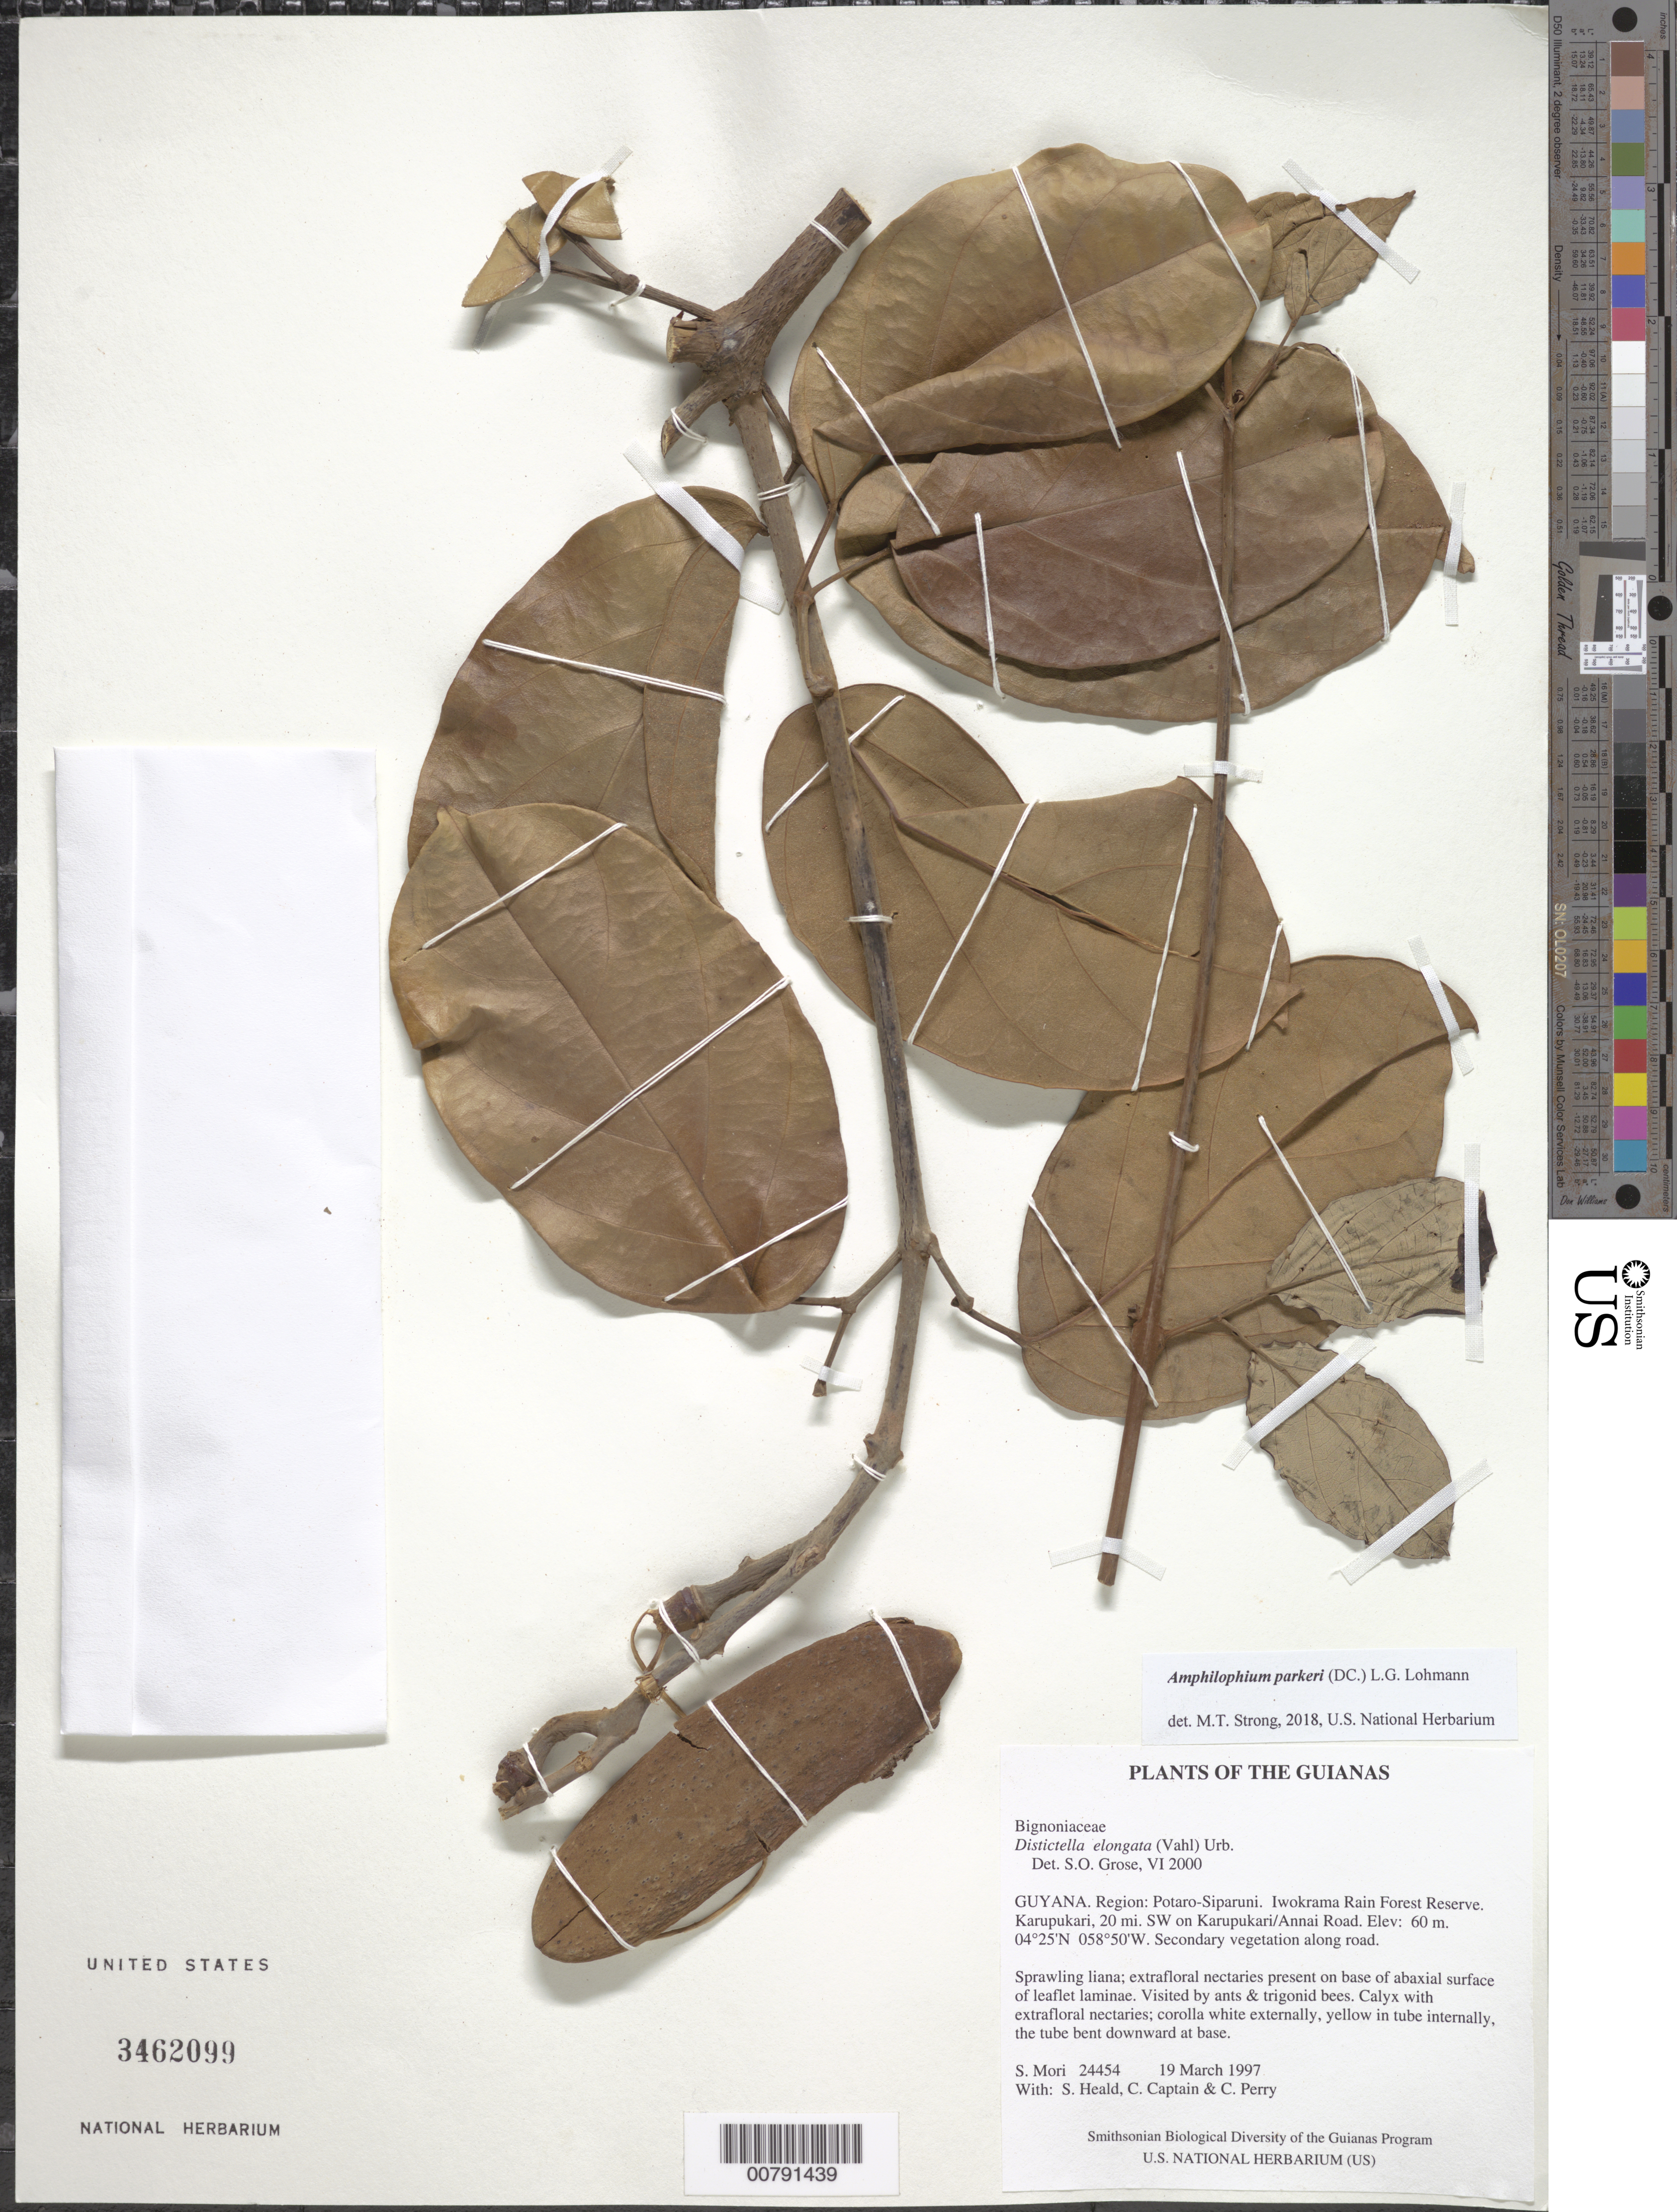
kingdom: Plantae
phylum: Tracheophyta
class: Magnoliopsida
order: Lamiales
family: Bignoniaceae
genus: Amphilophium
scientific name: Amphilophium parkeri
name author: (DC.) L.G. Lohmann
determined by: Strong, M. T., (US), Smithsonian Institution - National Museum of Natural History (UNITED STATES)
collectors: S. Mori, S. Heald, C. Captain & C. Perry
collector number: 24454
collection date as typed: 19 March 1997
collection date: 1997-03-19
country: Guyana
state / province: Potaro-Siparuni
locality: Iwokrama Rain Forest Reserve. Karupukari, 20 mi. SW on Karupukari/Annai Road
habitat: Secondary vegetation along road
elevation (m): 60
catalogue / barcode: US 3462099